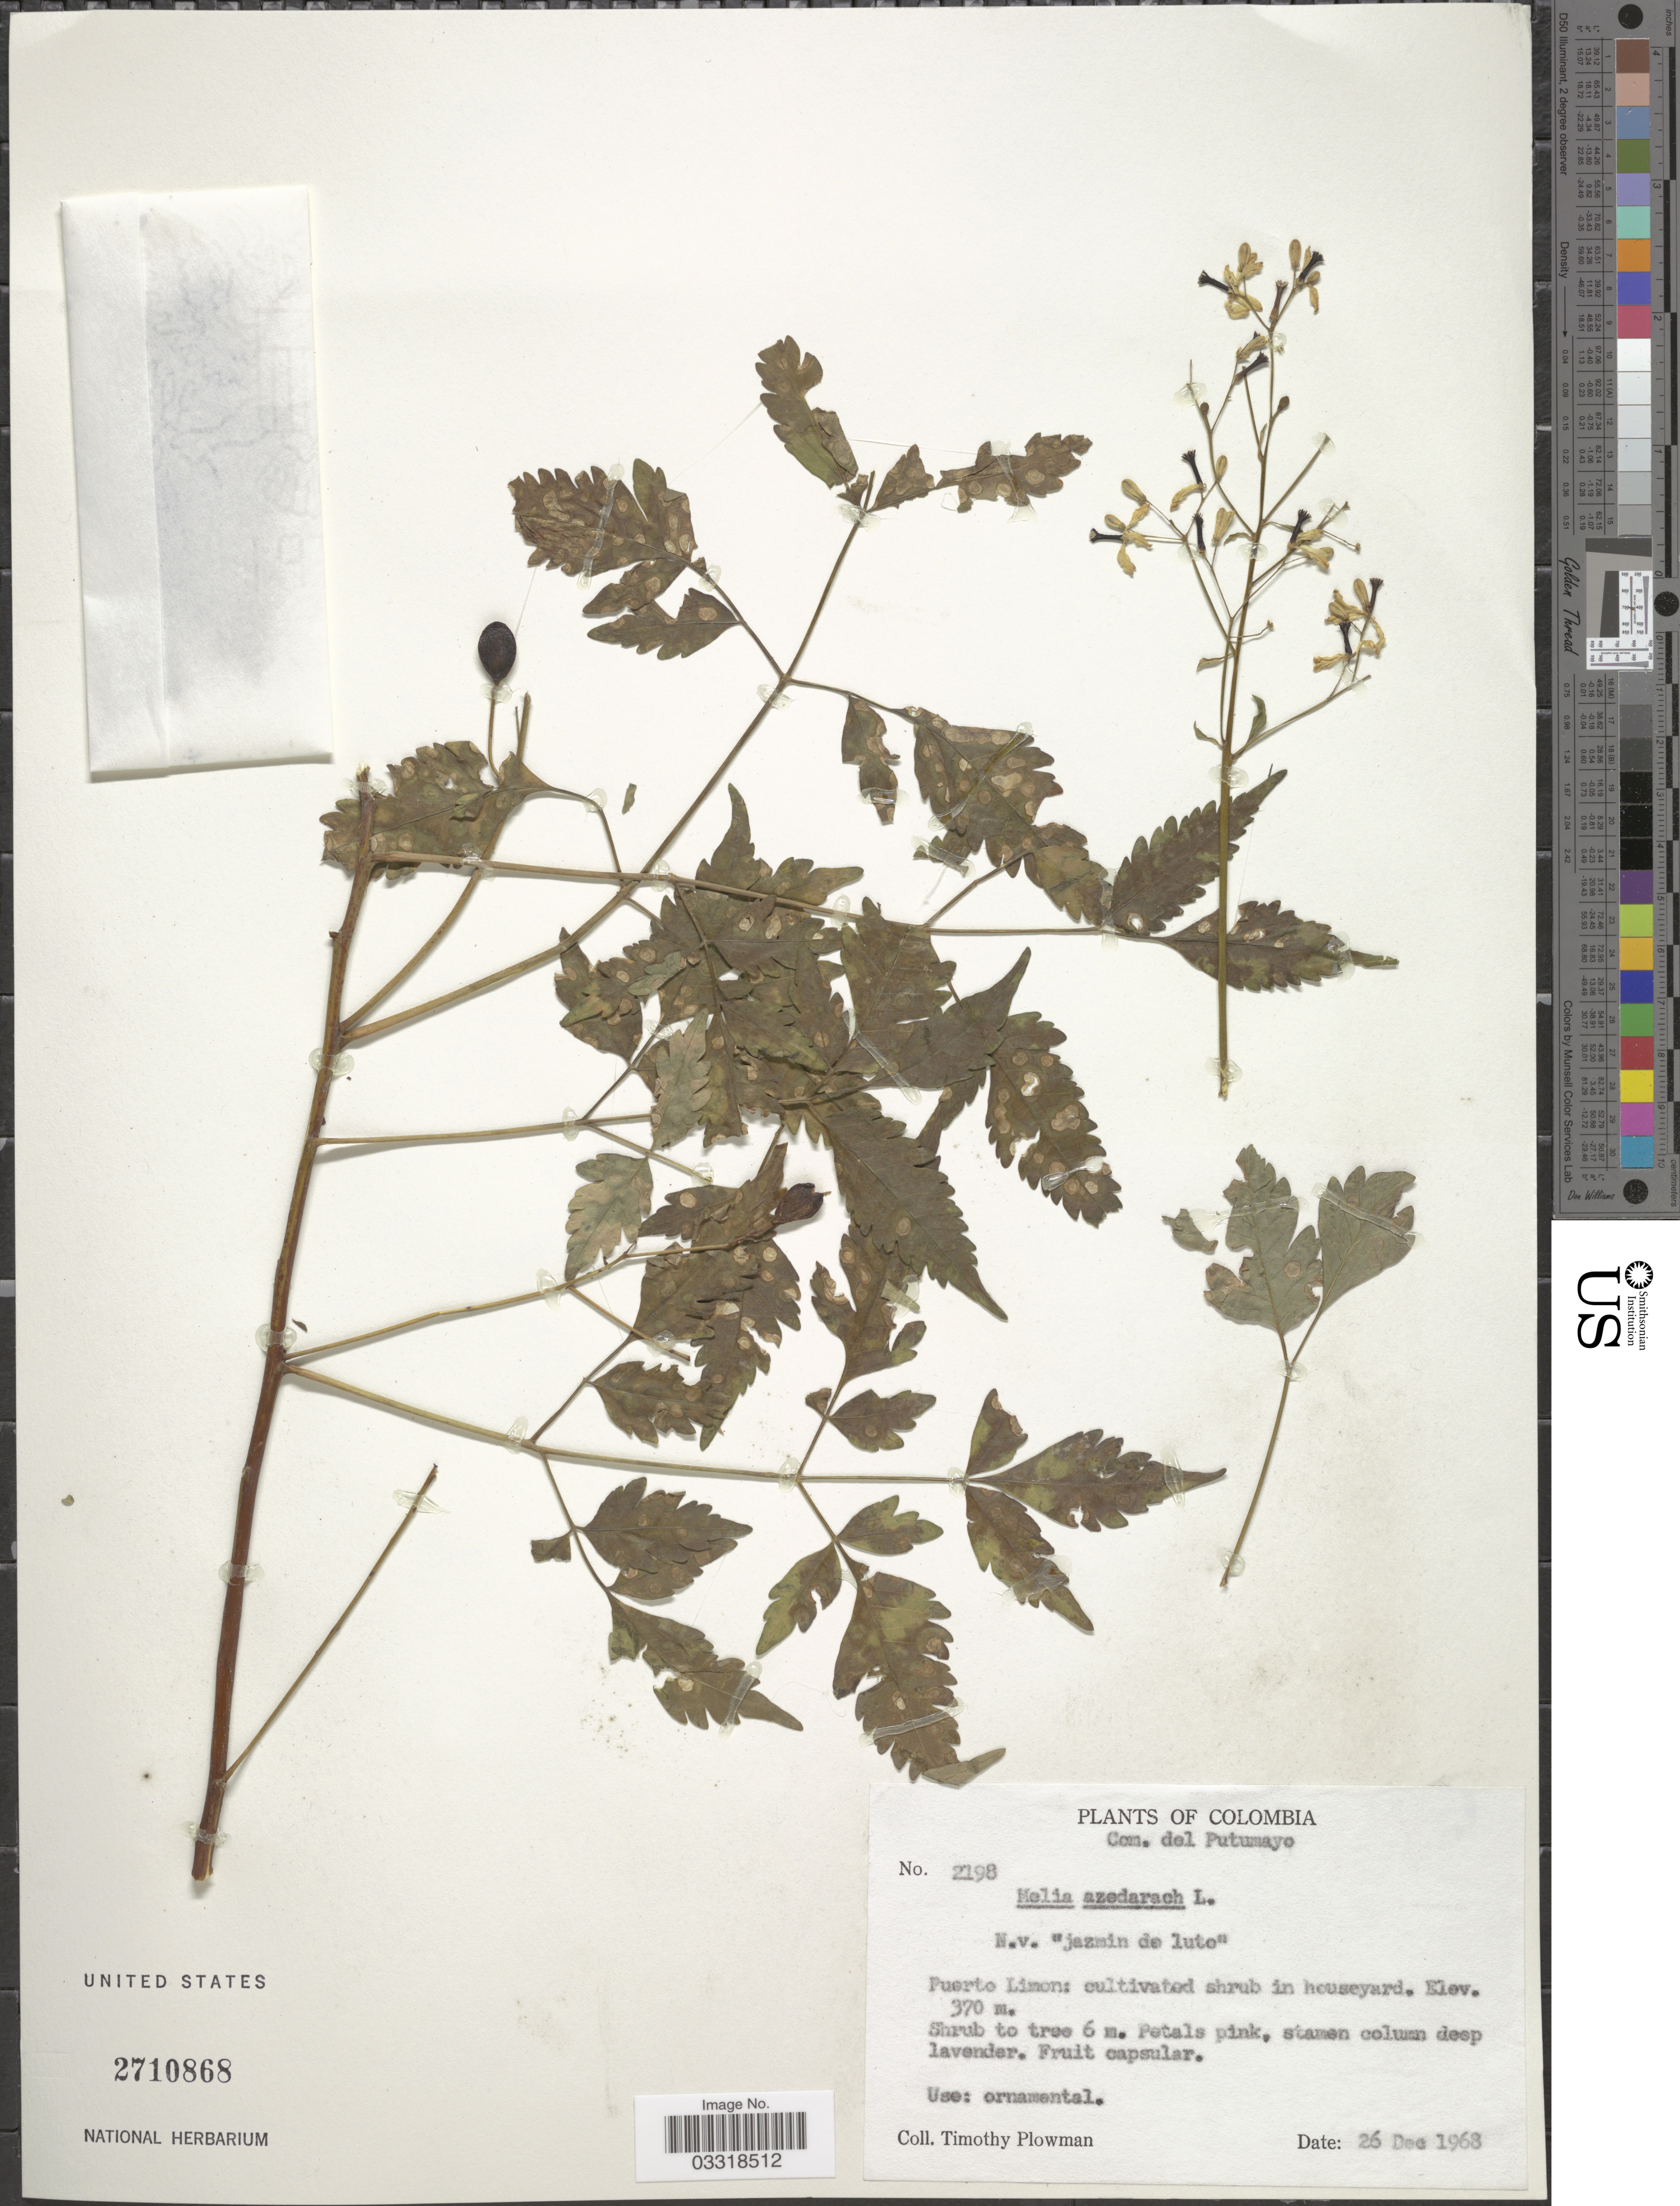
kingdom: Plantae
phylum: Tracheophyta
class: Magnoliopsida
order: Sapindales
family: Meliaceae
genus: Melia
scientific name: Melia azedarach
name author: L.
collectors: T. Plowman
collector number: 2198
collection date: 1968-12-26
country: Colombia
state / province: Putumayo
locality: Com. del Putumayo. Puerto Limon: cultivated shrub in houseyard.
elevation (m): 370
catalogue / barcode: US 2710868